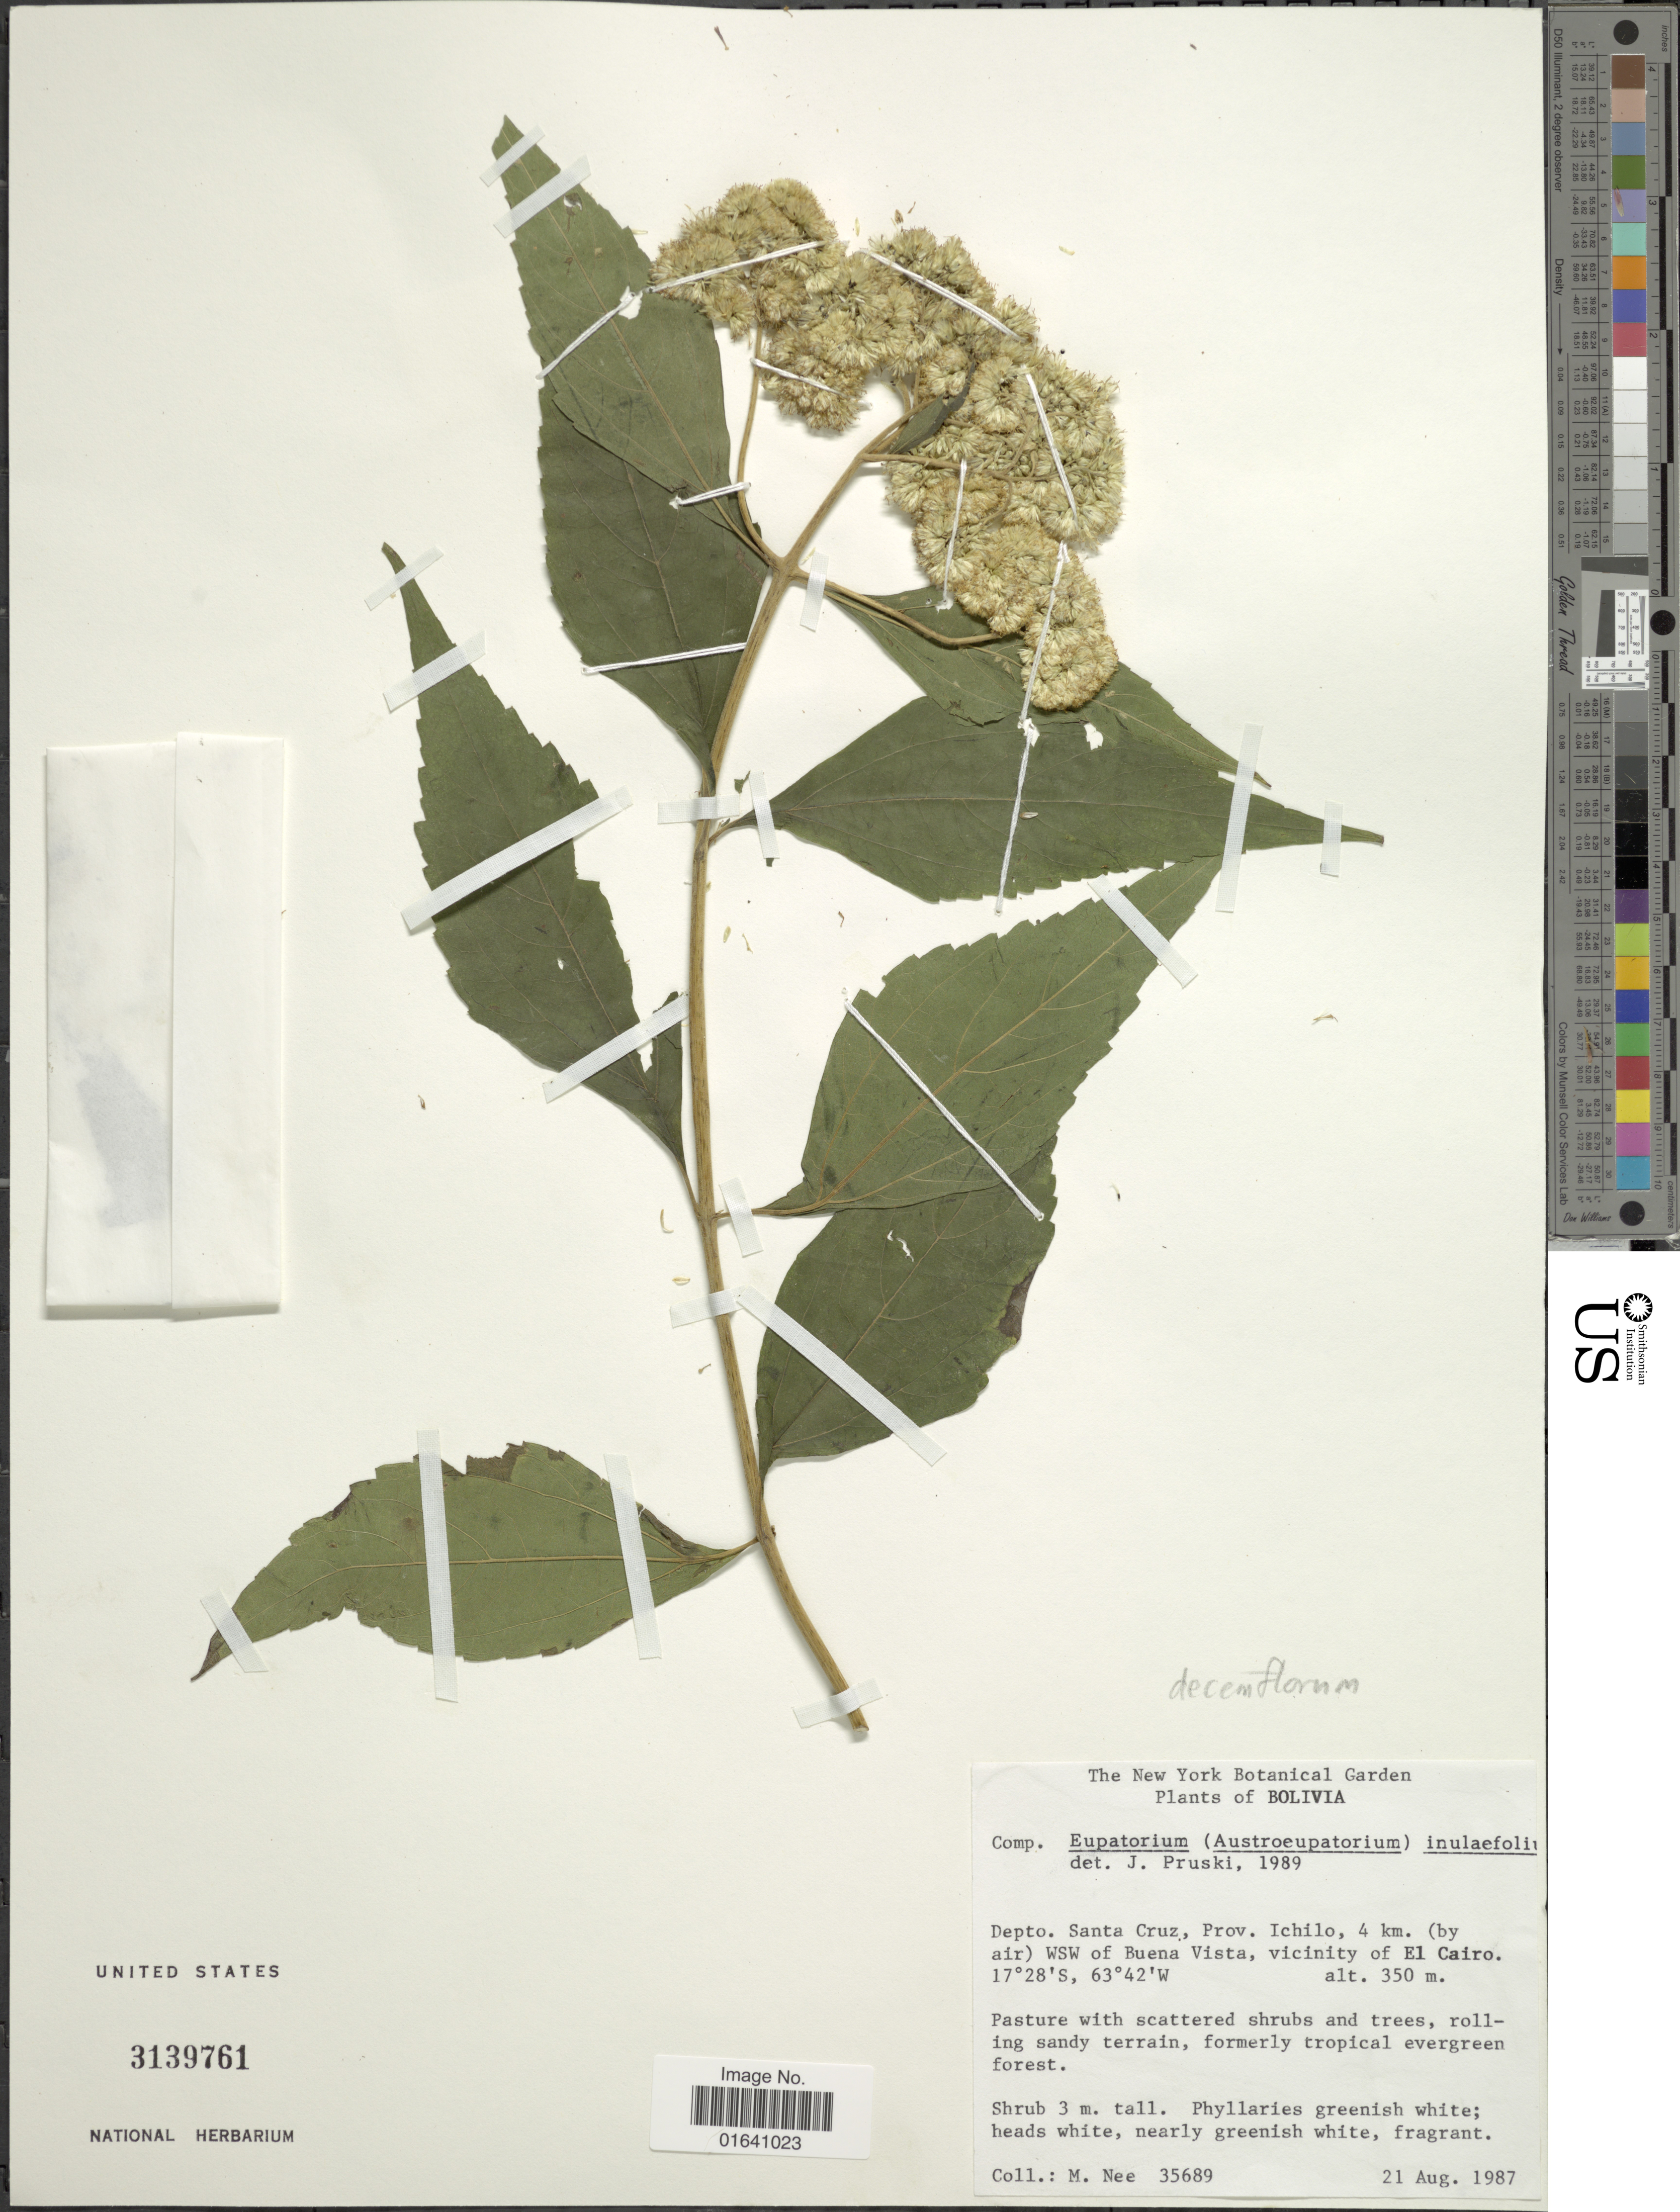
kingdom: Plantae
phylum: Tracheophyta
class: Magnoliopsida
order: Asterales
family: Asteraceae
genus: Austroeupatorium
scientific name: Austroeupatorium decemflorum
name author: (DC.) R.M. King & H. Rob.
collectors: M. Nee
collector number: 35689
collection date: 1987-08-21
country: Bolivia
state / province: Santa Cruz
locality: Depto. Santa Cruz, Prov. Ichilo, 4 km. (by air) WSW of Buena Vista, vicinity of El Cairo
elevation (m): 350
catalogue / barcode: US 3139761